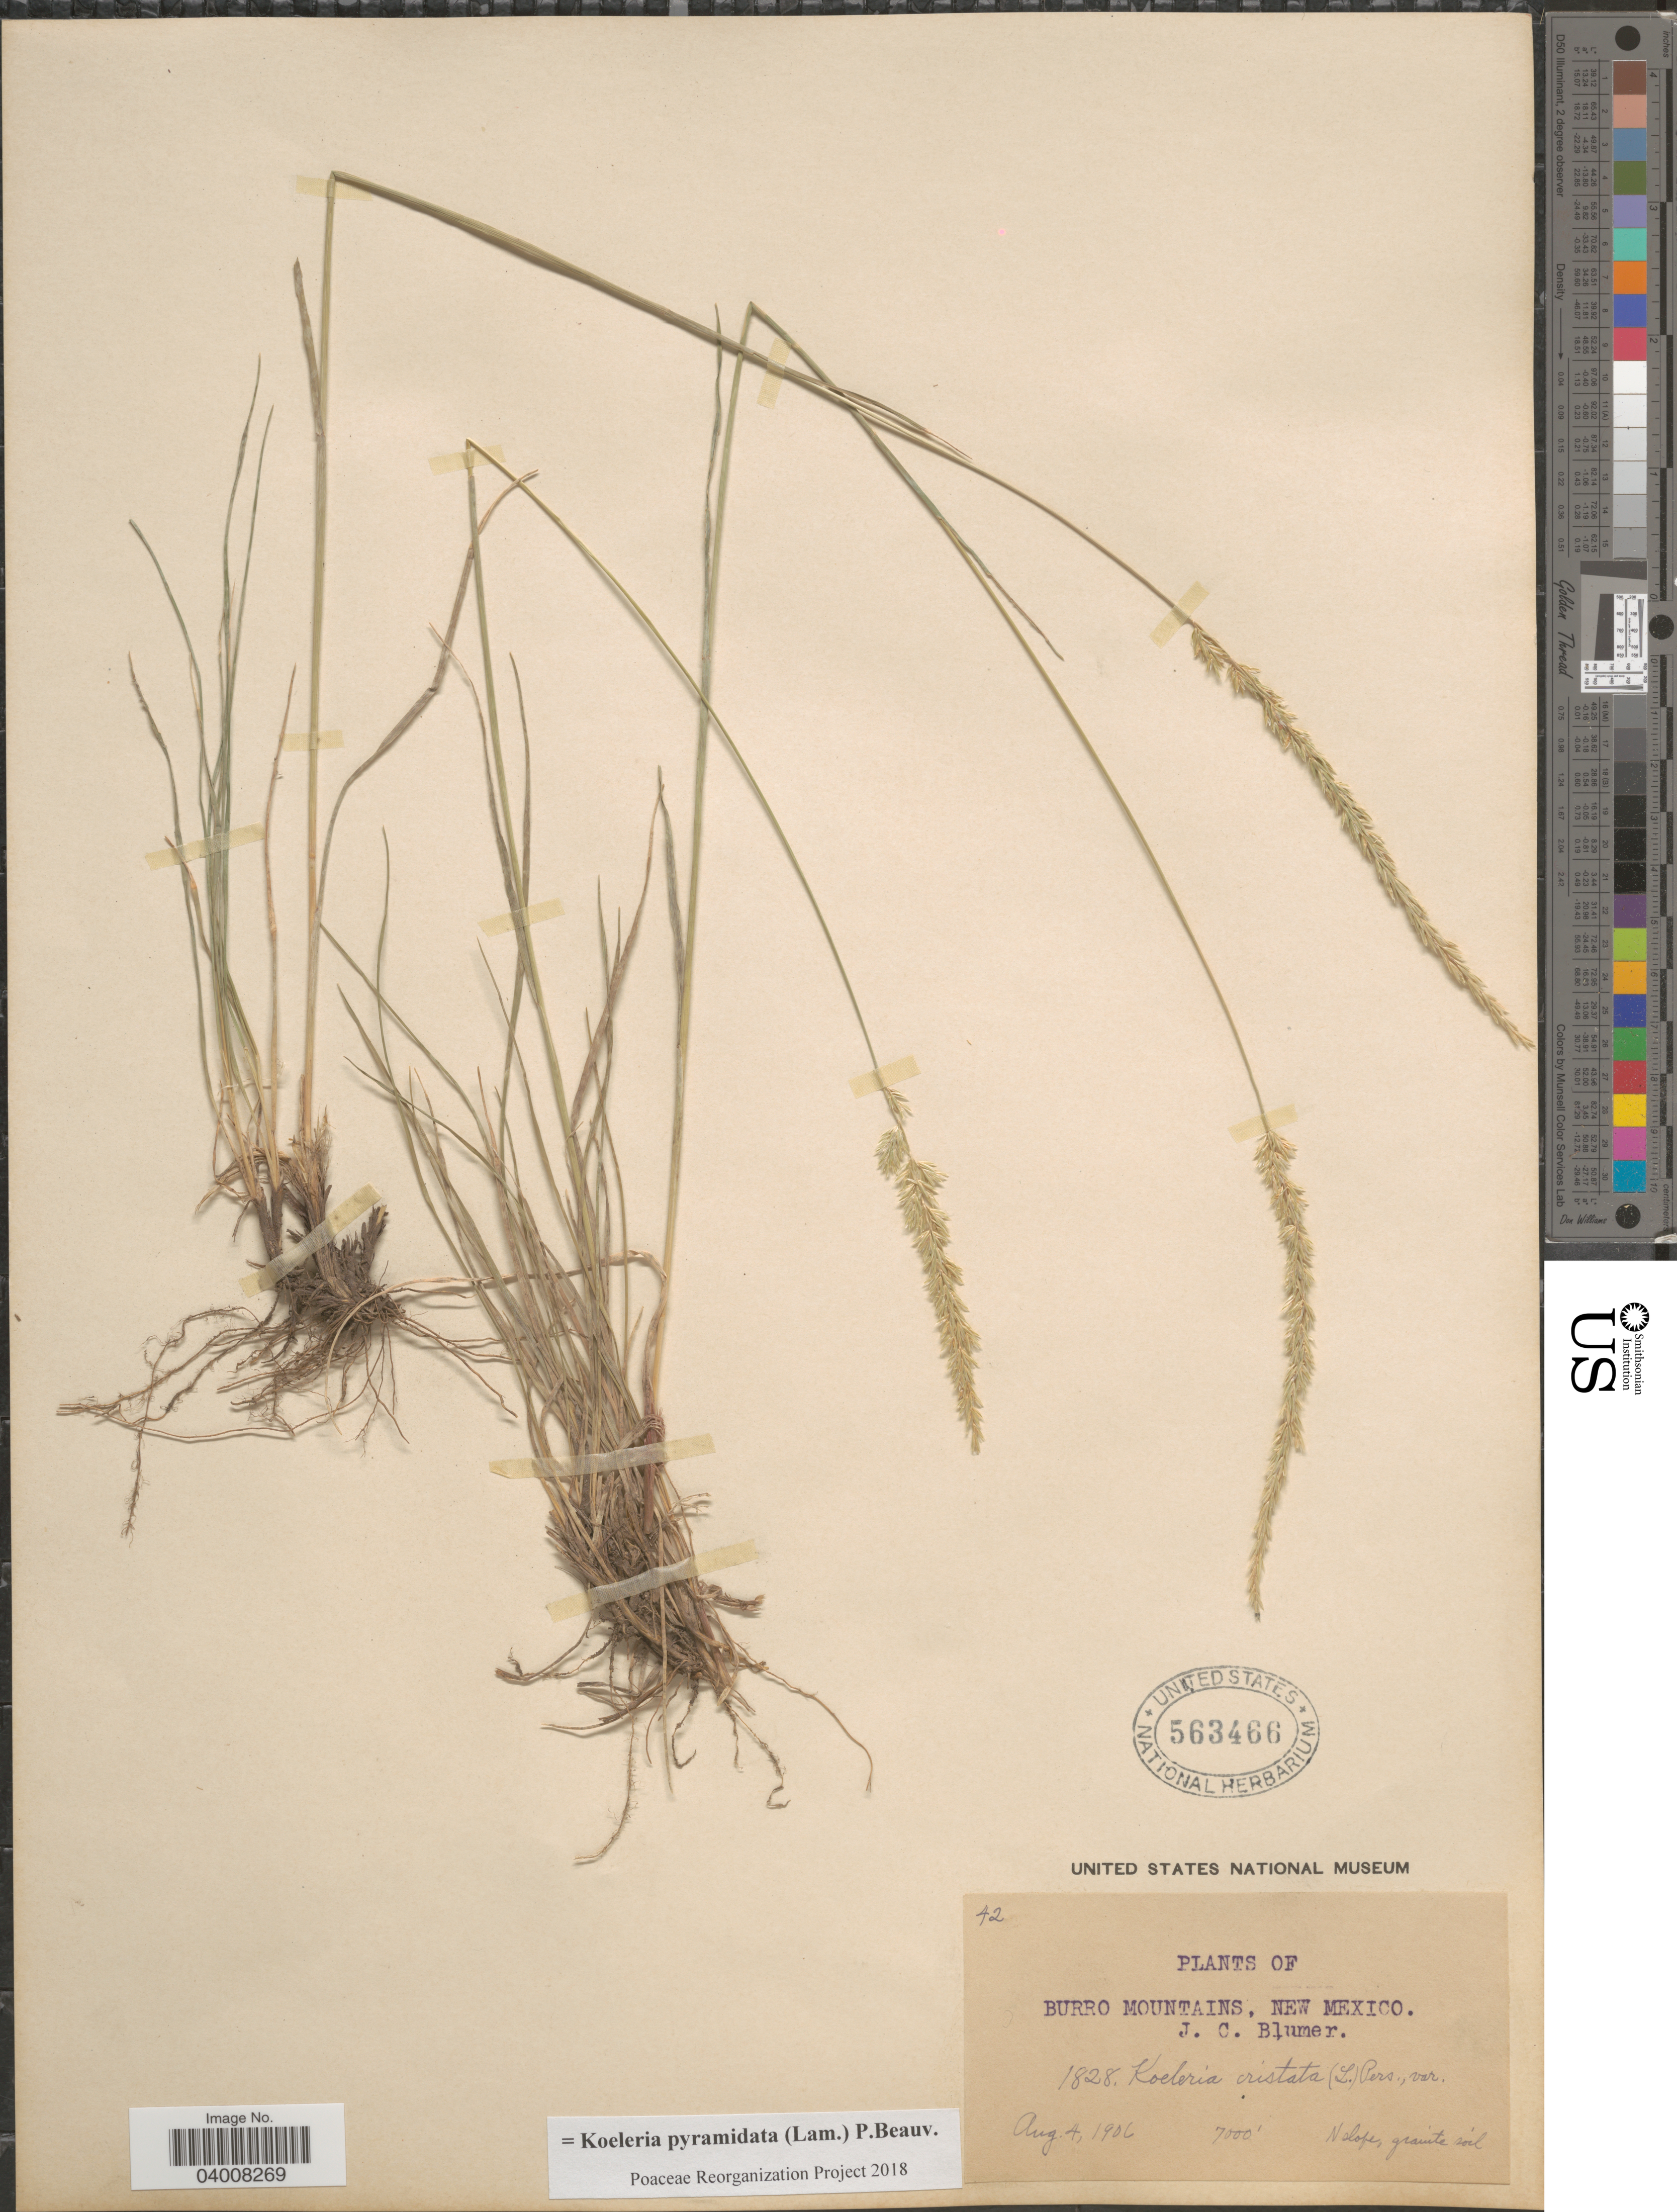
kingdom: Plantae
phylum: Tracheophyta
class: Liliopsida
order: Poales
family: Poaceae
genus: Koeleria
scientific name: Koeleria pyramidata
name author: (Lam.) P. Beauv.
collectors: J. C. Blumer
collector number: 1828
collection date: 1906-08-04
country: United States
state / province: New Mexico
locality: Burro Mountains. N slope.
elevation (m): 2134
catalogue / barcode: US 563466